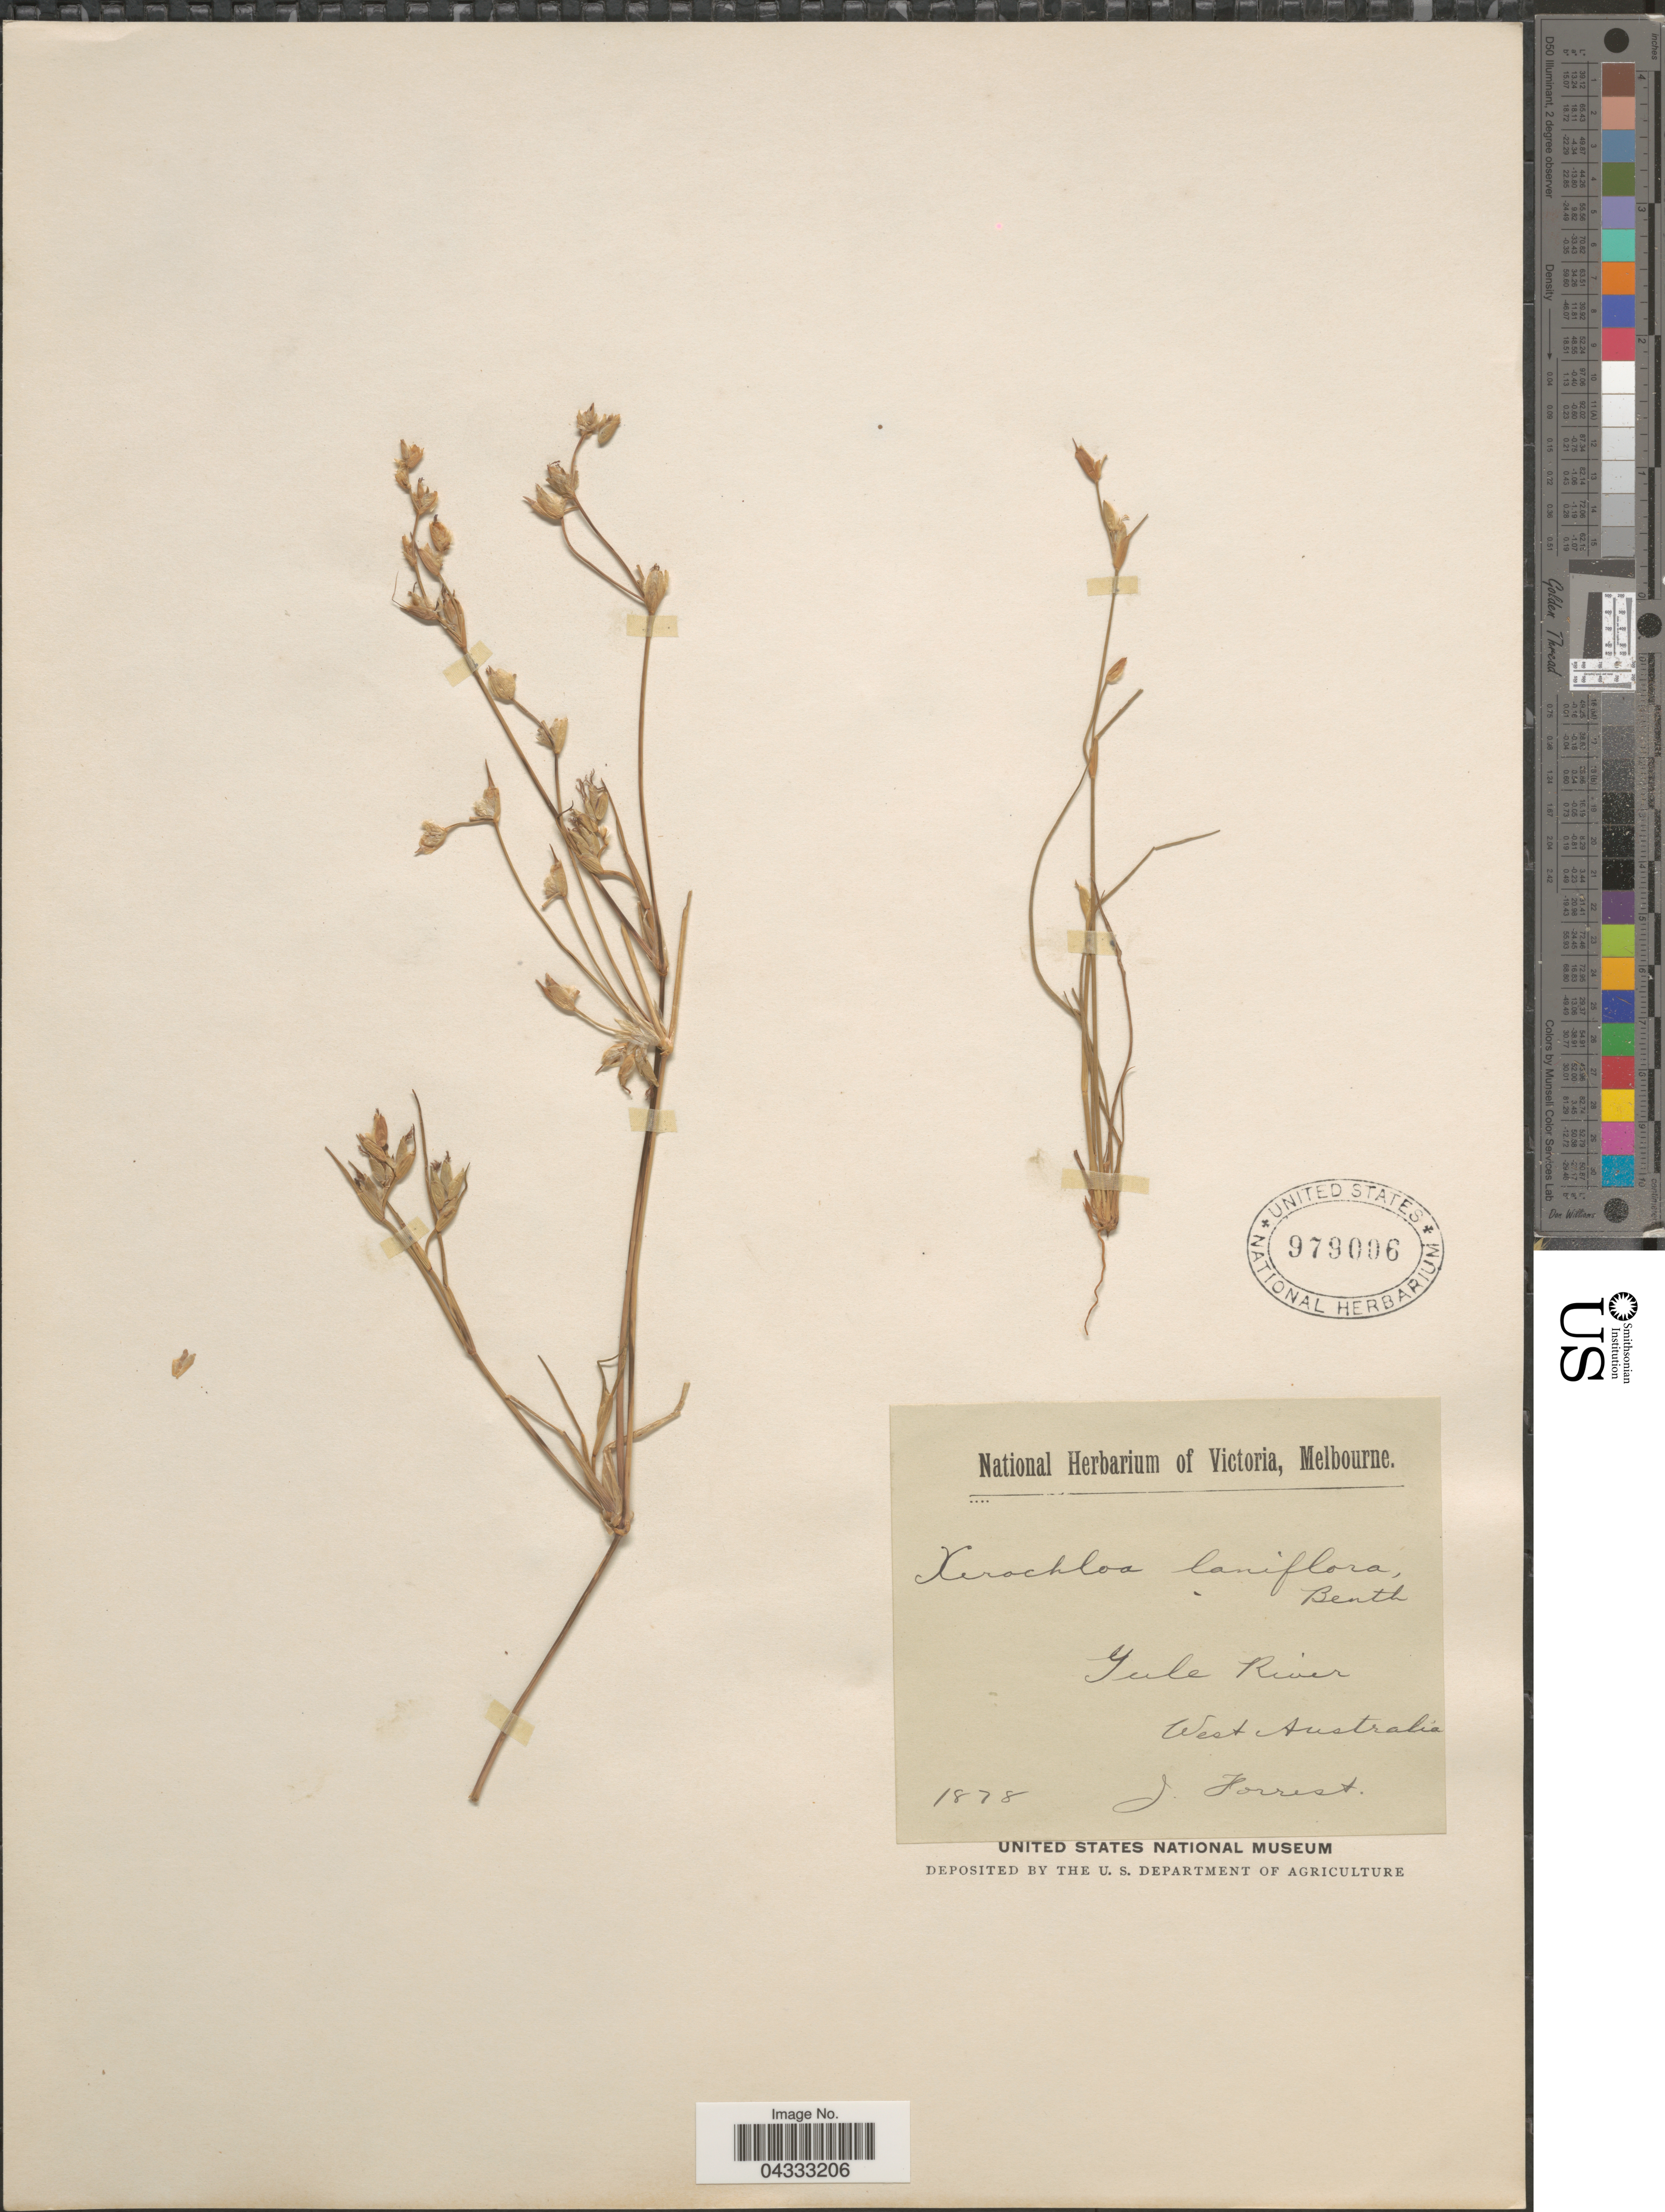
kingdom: Plantae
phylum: Tracheophyta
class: Liliopsida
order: Poales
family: Poaceae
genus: Xerochloa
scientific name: Xerochloa laniflora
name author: Benth.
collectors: J. Forrest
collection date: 1878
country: Australia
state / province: Western Australia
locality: Yule River. West Australia.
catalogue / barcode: US 979006